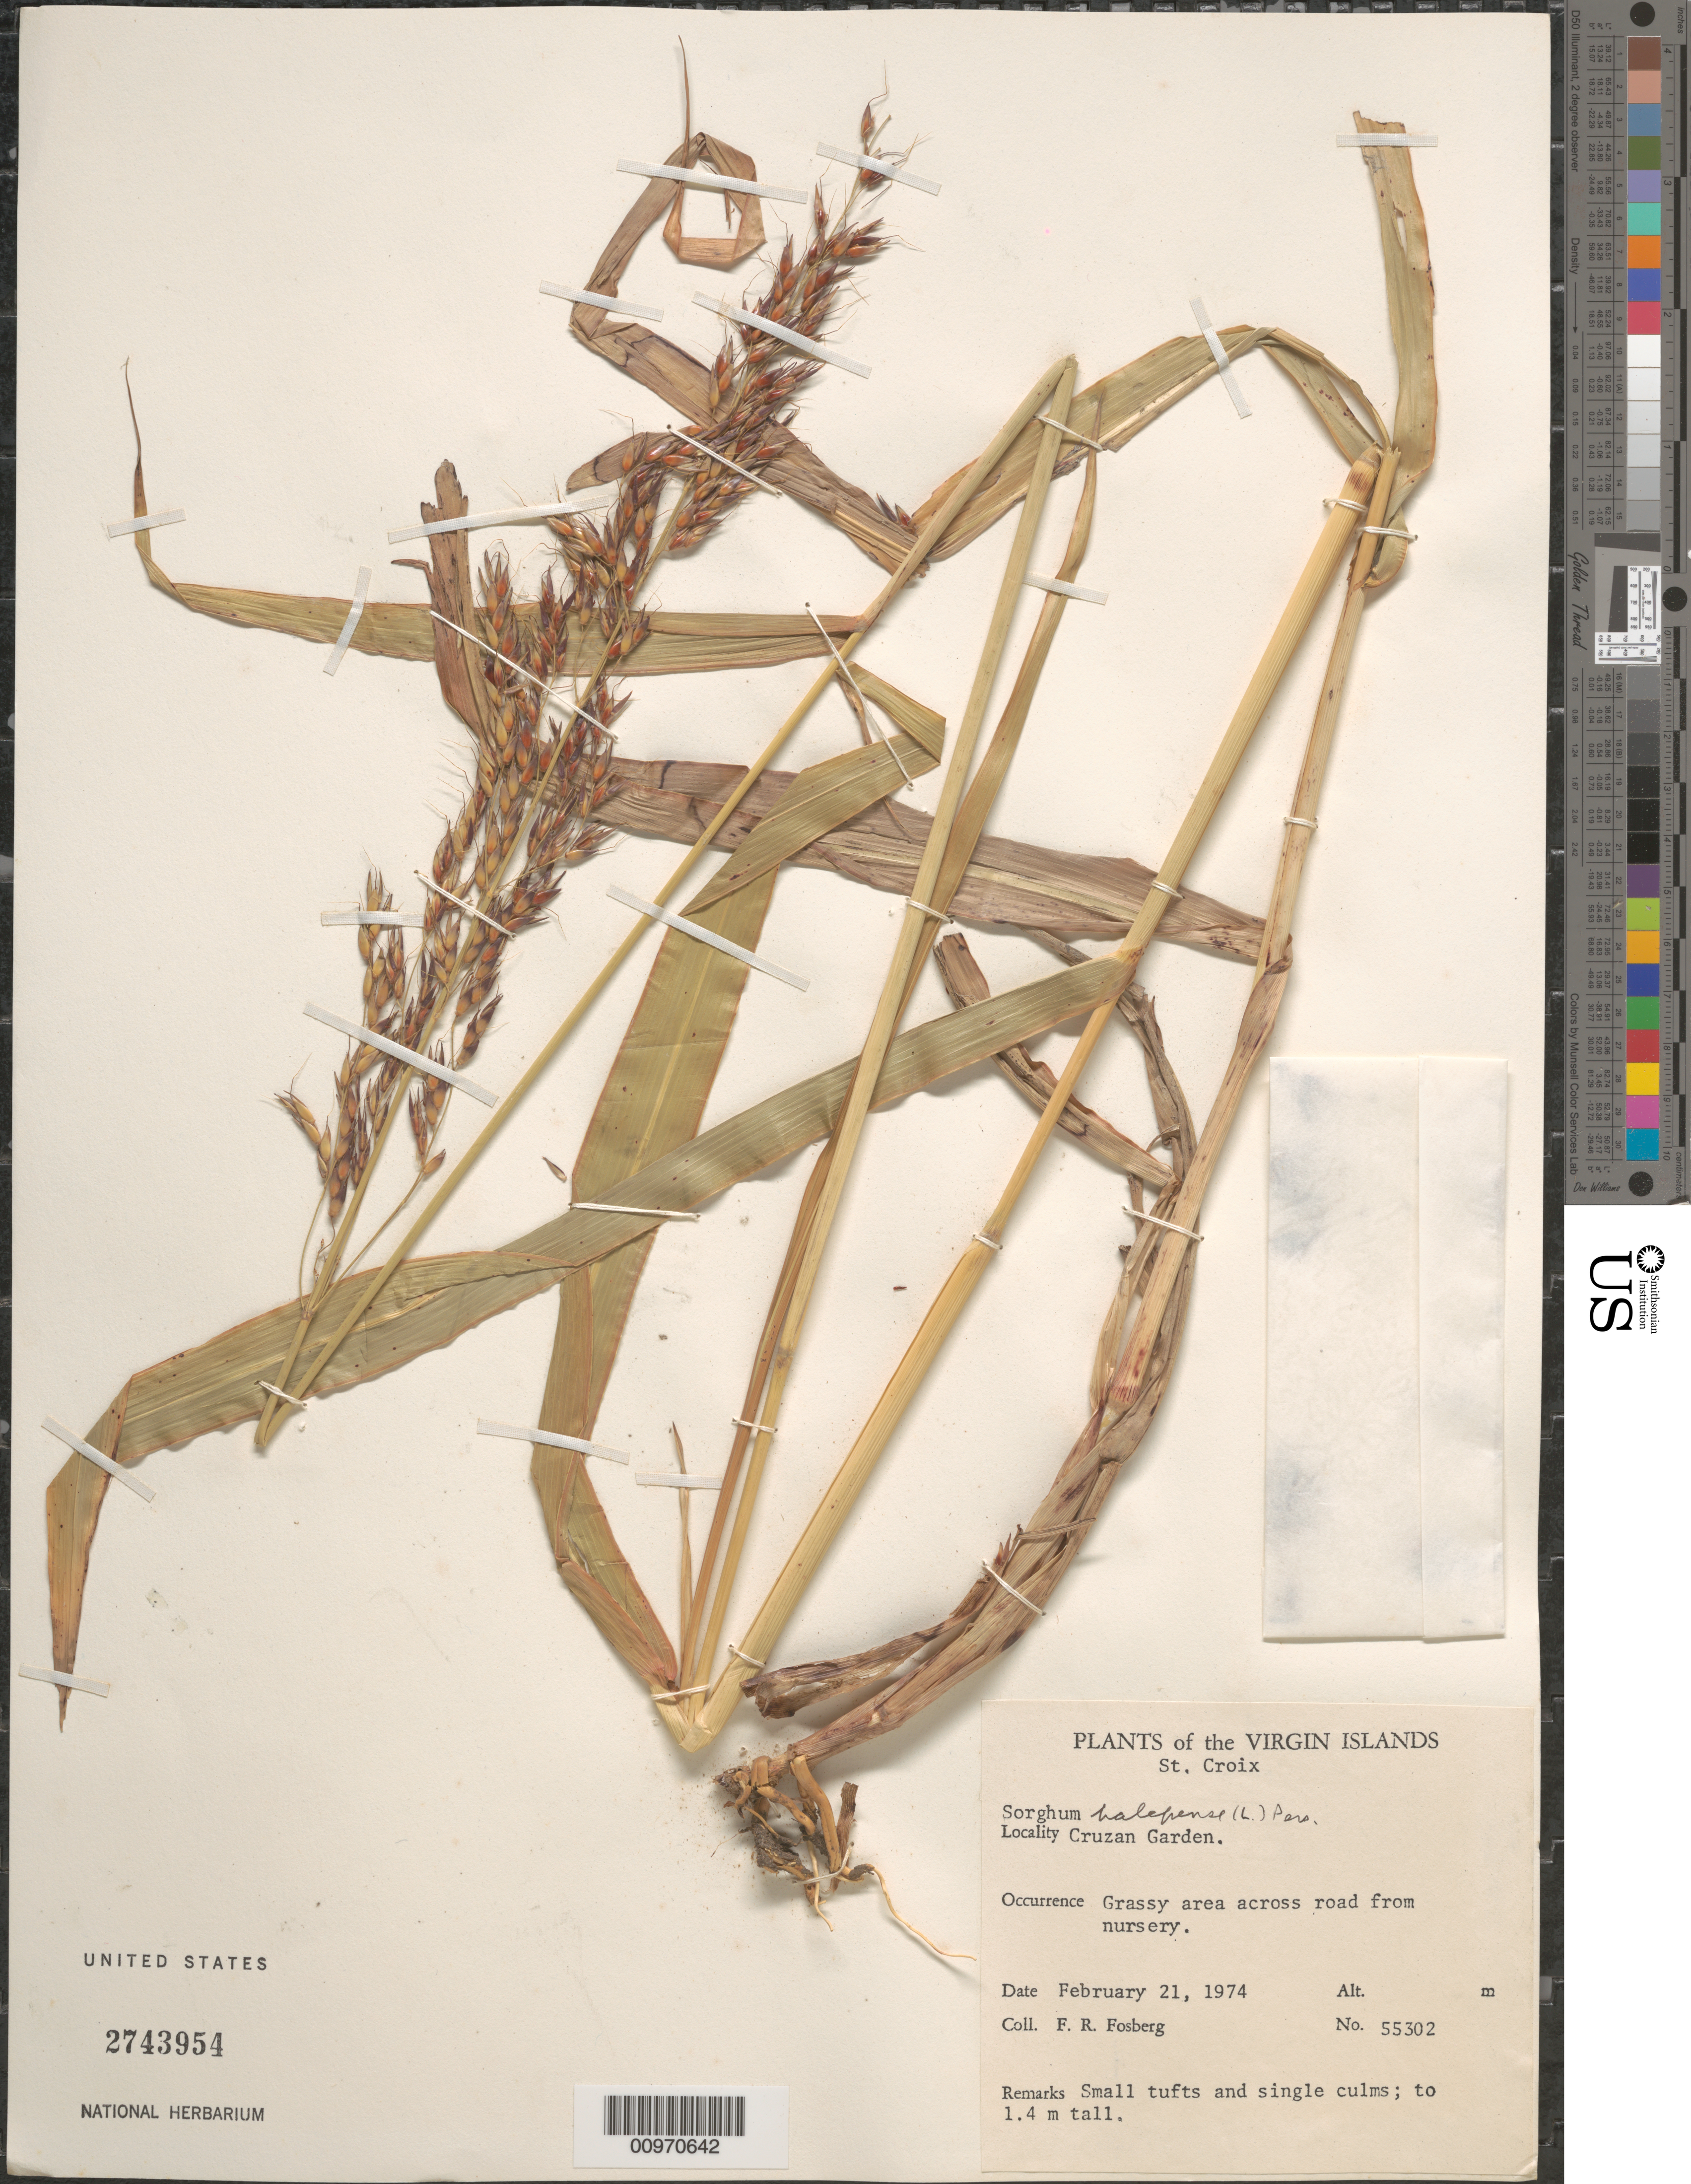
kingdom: Plantae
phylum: Tracheophyta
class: Liliopsida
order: Poales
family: Poaceae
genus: Sorghum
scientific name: Sorghum halepense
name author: (L.) Pers.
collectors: F. R. Fosberg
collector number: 55302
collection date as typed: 21 Feb 1974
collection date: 1974-02-21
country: U.S. Virgin Islands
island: St. Croix I.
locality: Cruzan Garden.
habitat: Grassy area across road from nursery.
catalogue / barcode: US 2743954